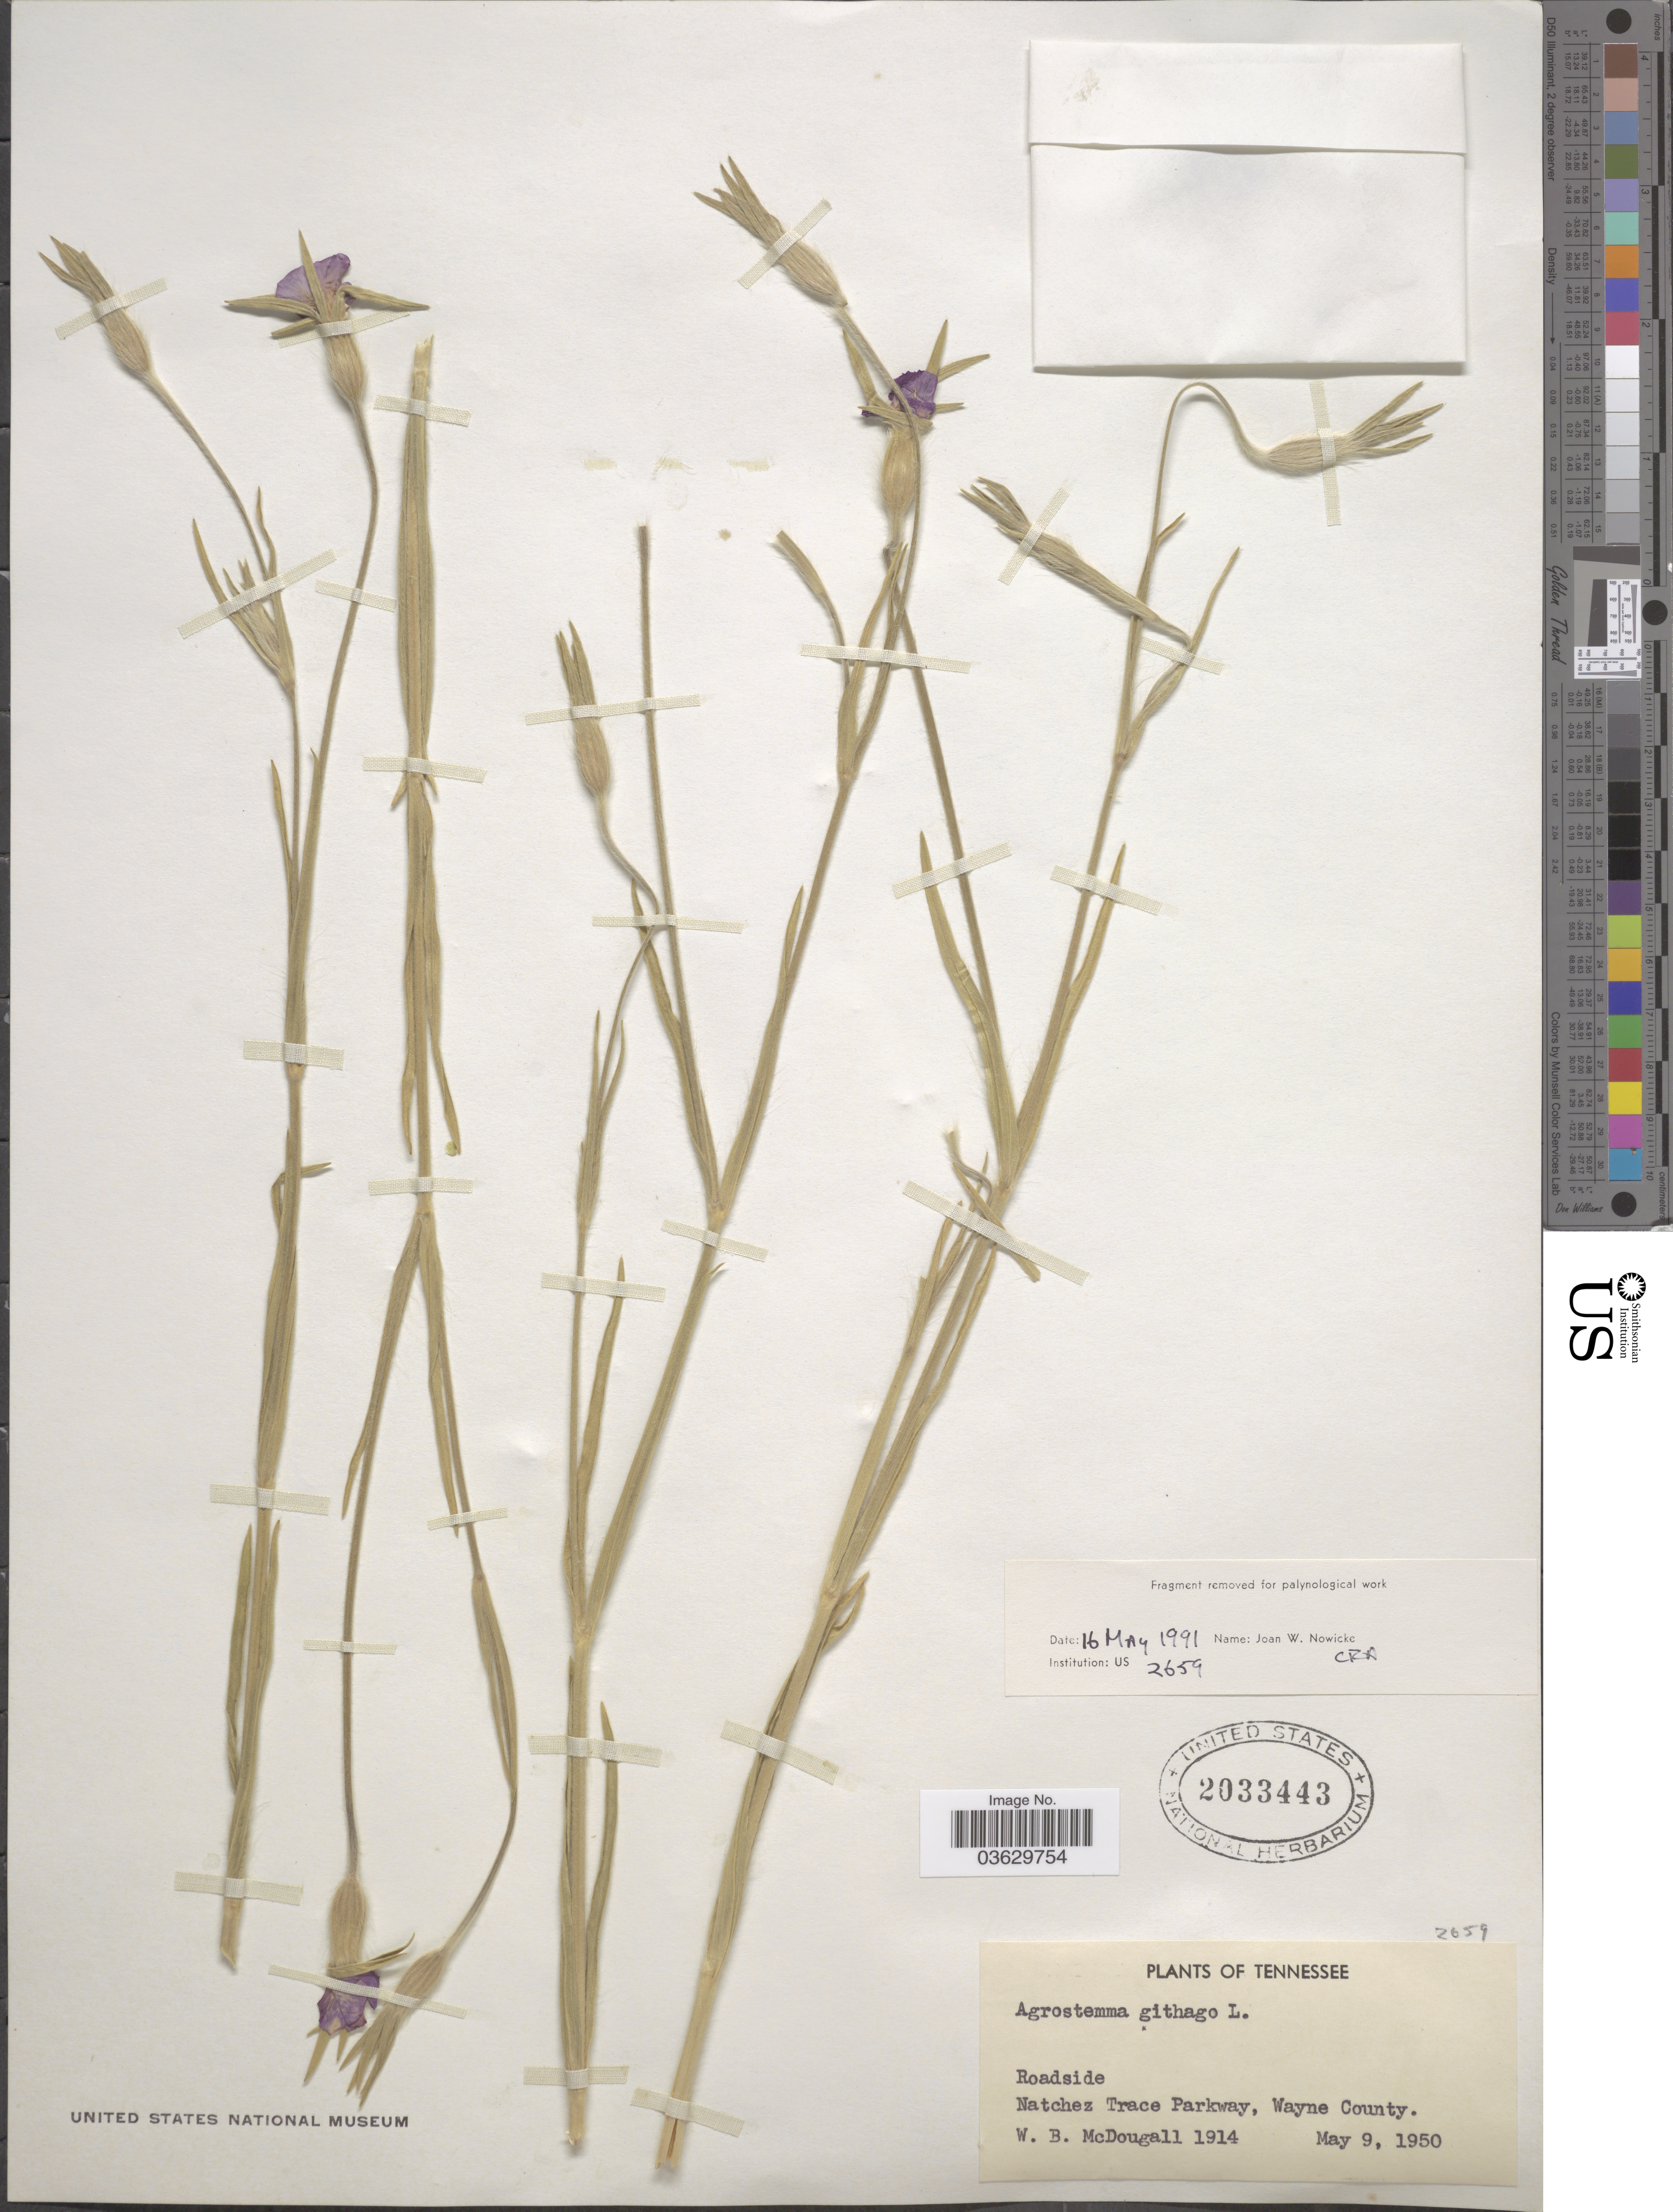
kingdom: Plantae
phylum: Tracheophyta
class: Magnoliopsida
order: Caryophyllales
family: Caryophyllaceae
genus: Agrostemma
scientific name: Agrostemma sp.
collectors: W. B. McDougall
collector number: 1914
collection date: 1950-05-09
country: United States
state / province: Tennessee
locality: Roadside. Natchez Trace Parkway, Wayne County.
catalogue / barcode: US 2033443